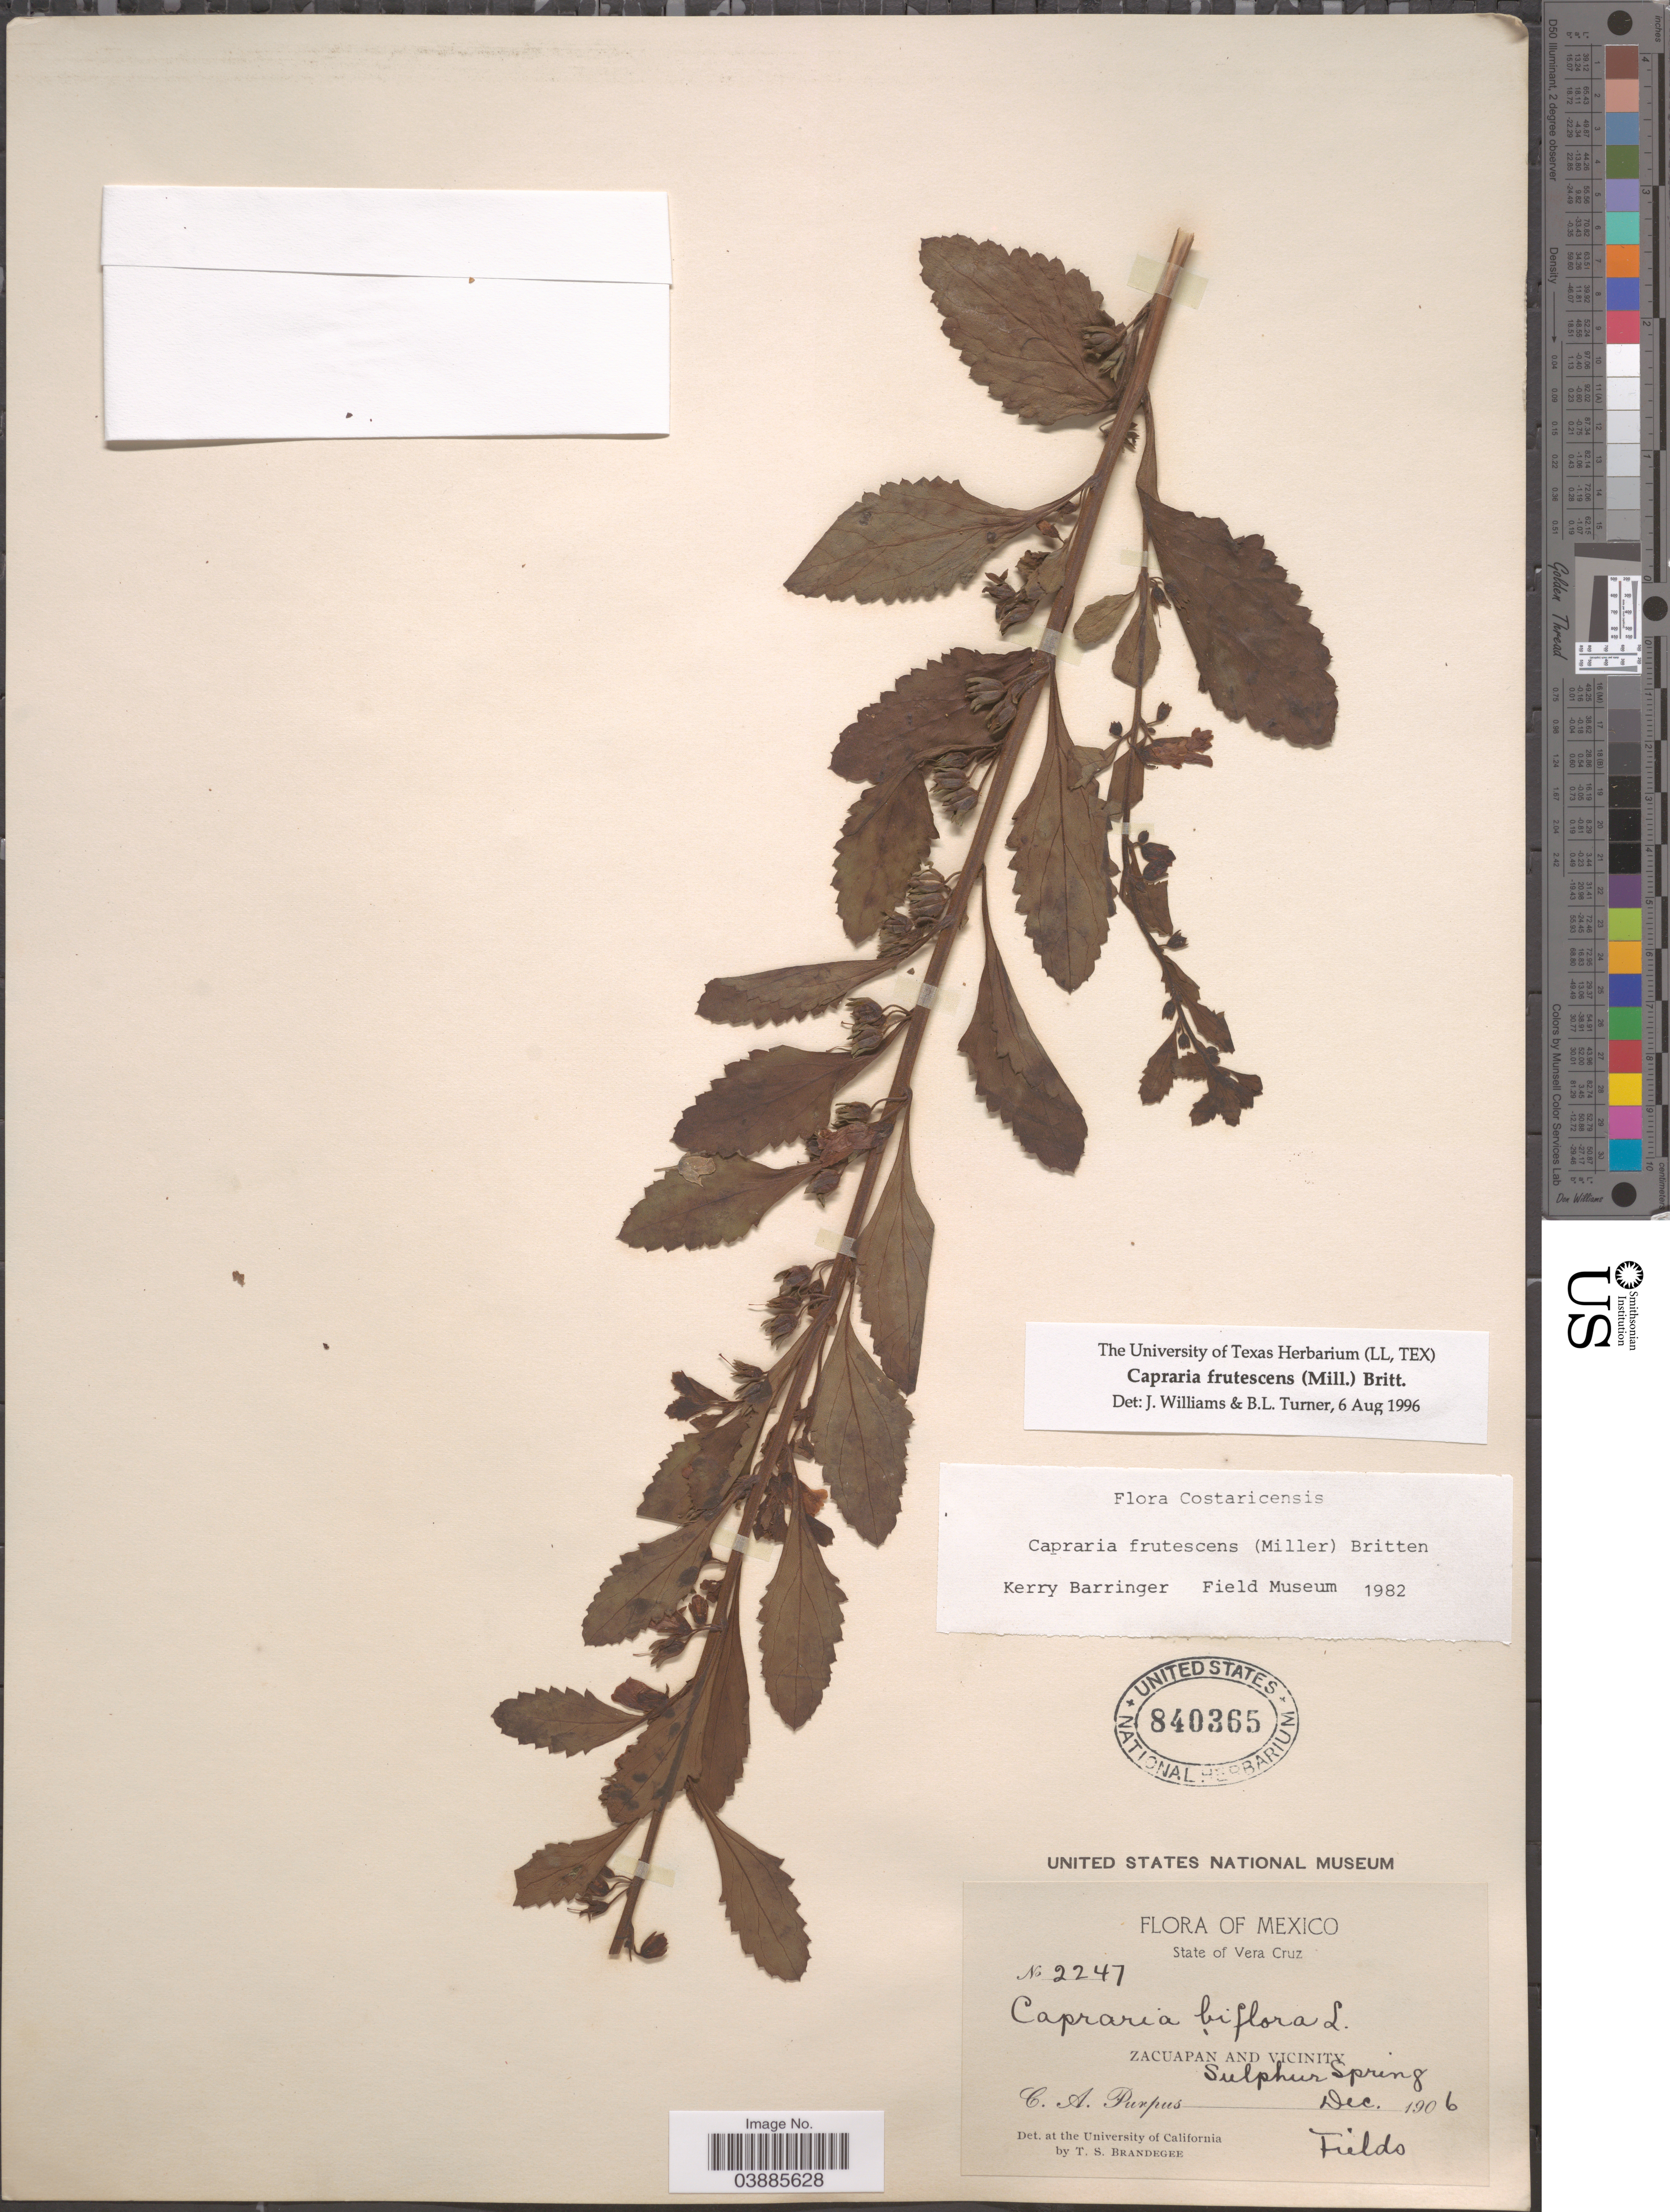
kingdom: Plantae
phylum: Tracheophyta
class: Magnoliopsida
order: Lamiales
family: Scrophulariaceae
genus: Capraria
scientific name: Capraria frutescens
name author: (Mill.) Britton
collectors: C. A. Purpus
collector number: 2247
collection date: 1906-12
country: Mexico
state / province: Veracruz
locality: Zacuapan and vicinity. Sulphur Spring.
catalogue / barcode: US 840365